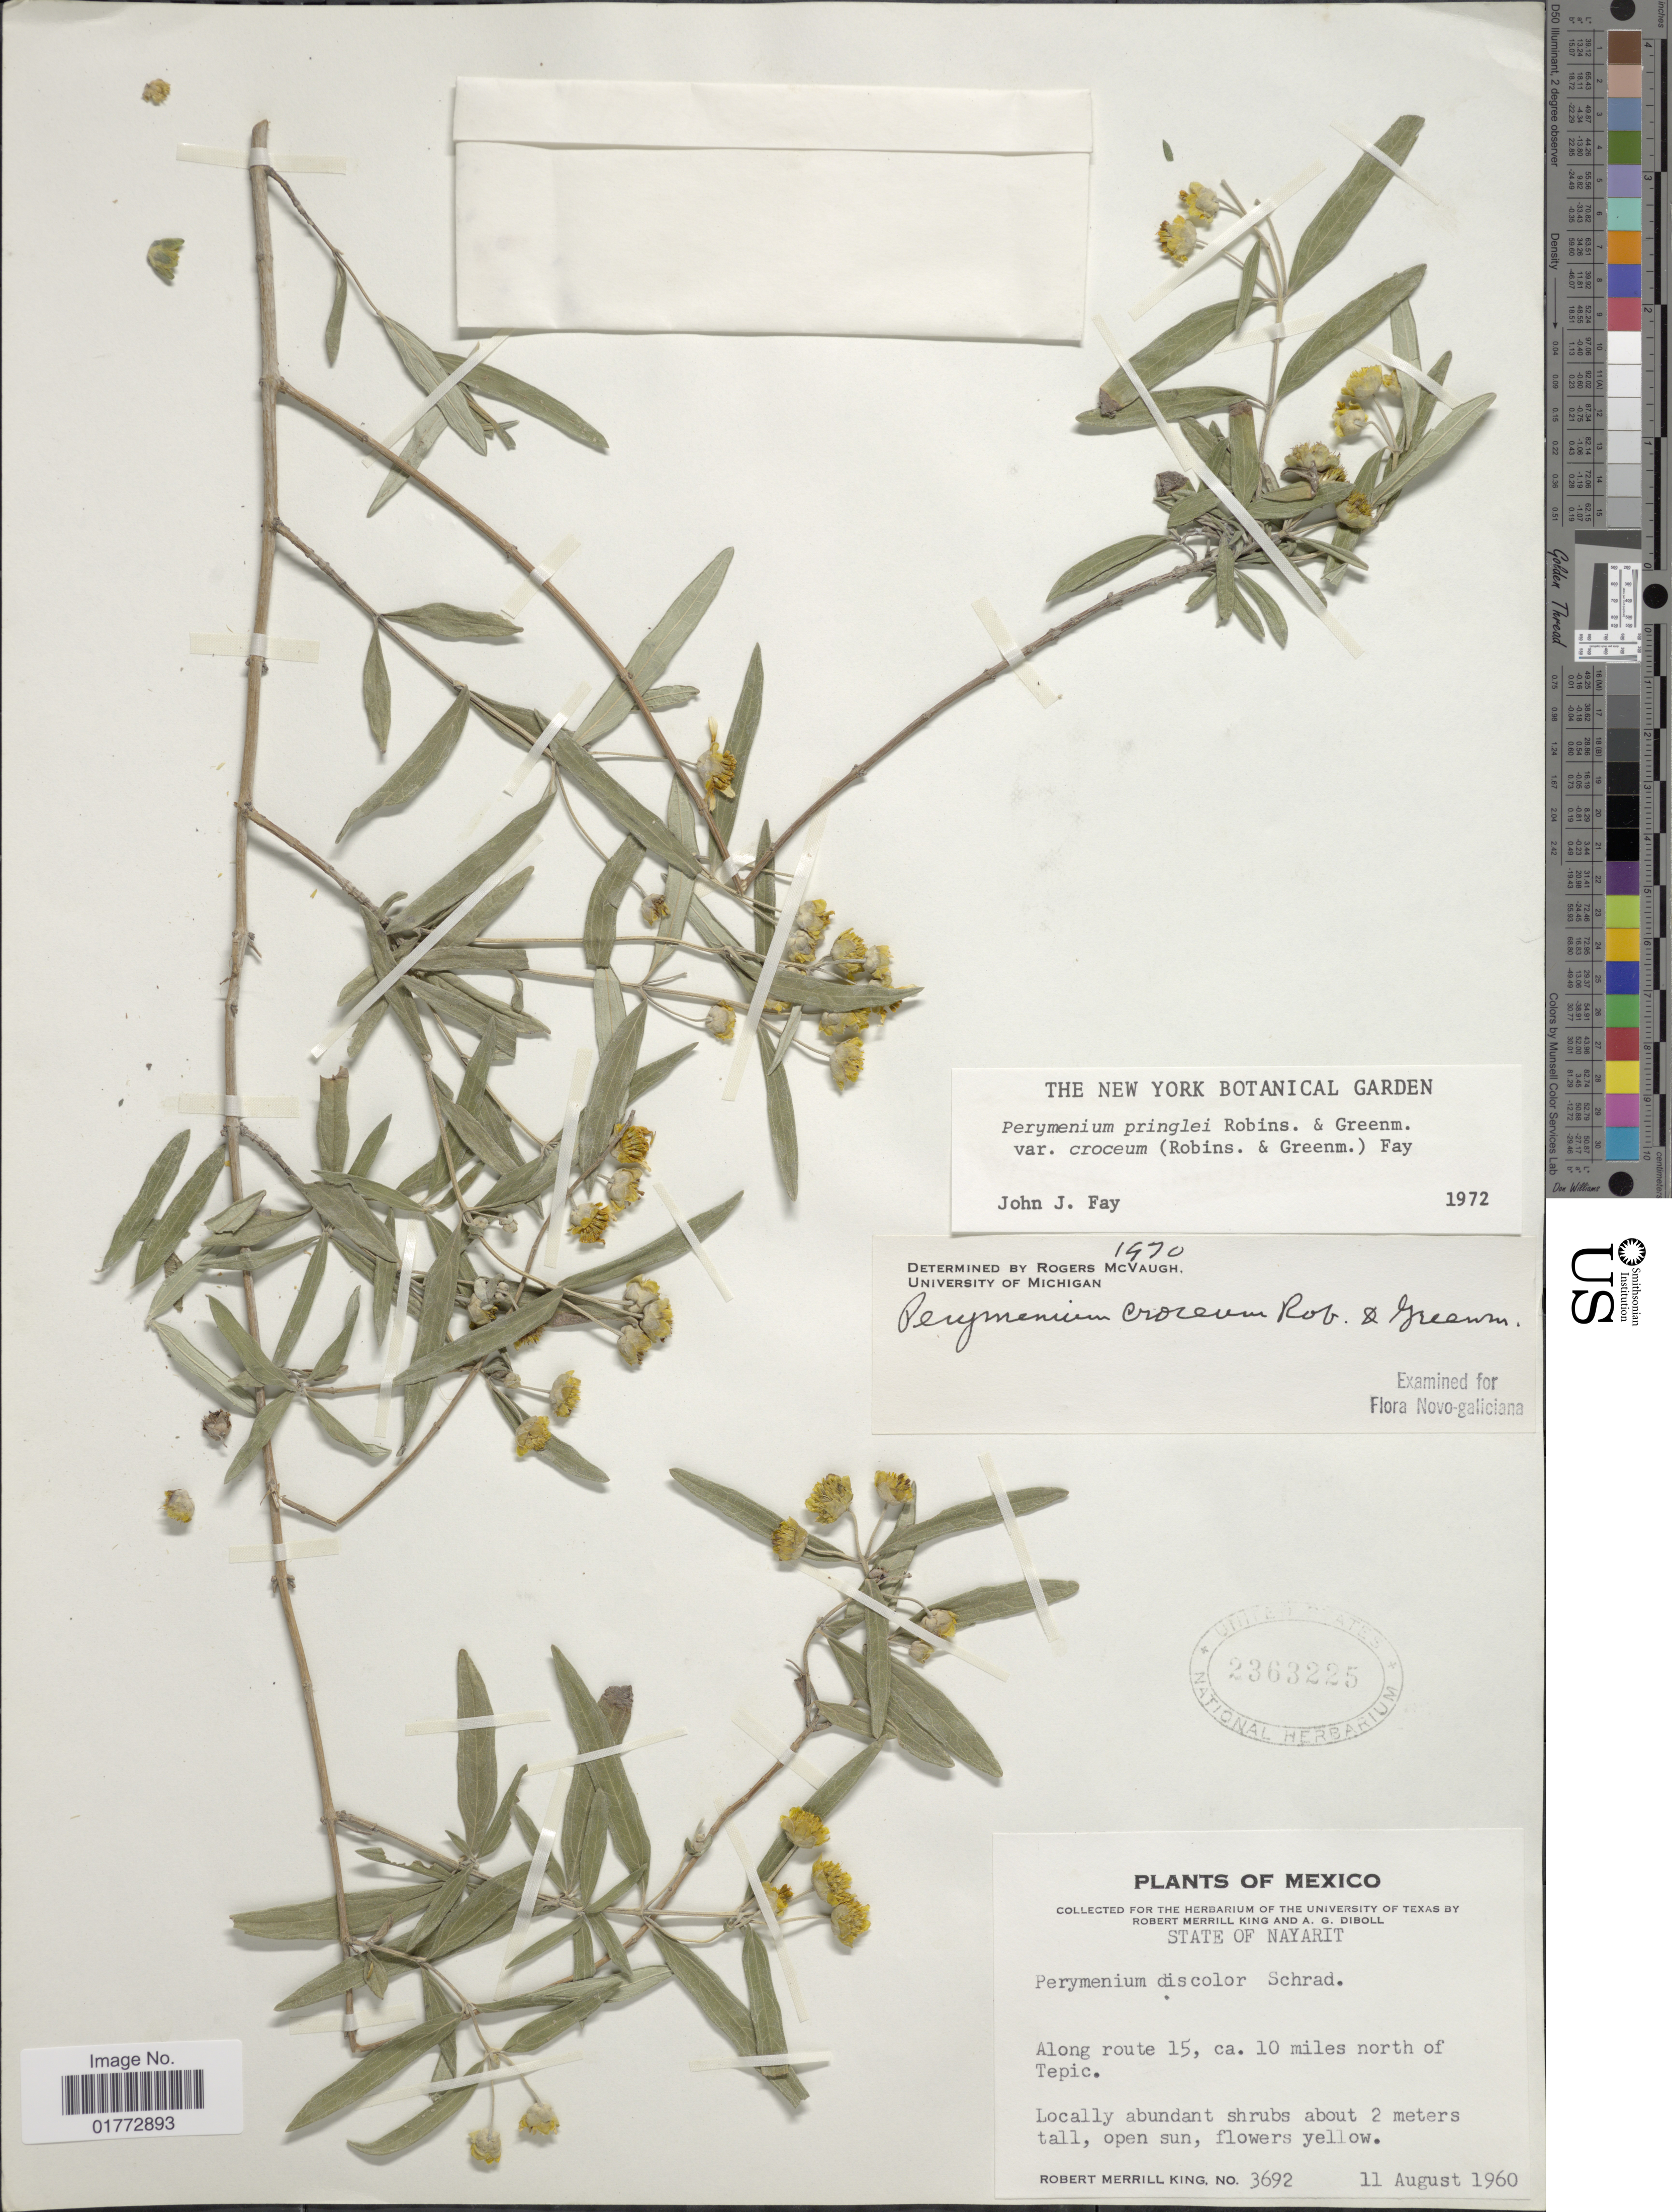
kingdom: Plantae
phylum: Tracheophyta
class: Magnoliopsida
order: Asterales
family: Asteraceae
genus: Perymenium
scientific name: Perymenium pringlei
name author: B.L. Rob. & Greenm.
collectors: R. M. King & A. Diboll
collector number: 3692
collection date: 1960-08-11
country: Mexico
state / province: Nayarit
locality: Along route 15, ca. 10 miles north of Tepic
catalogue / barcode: US 2363225